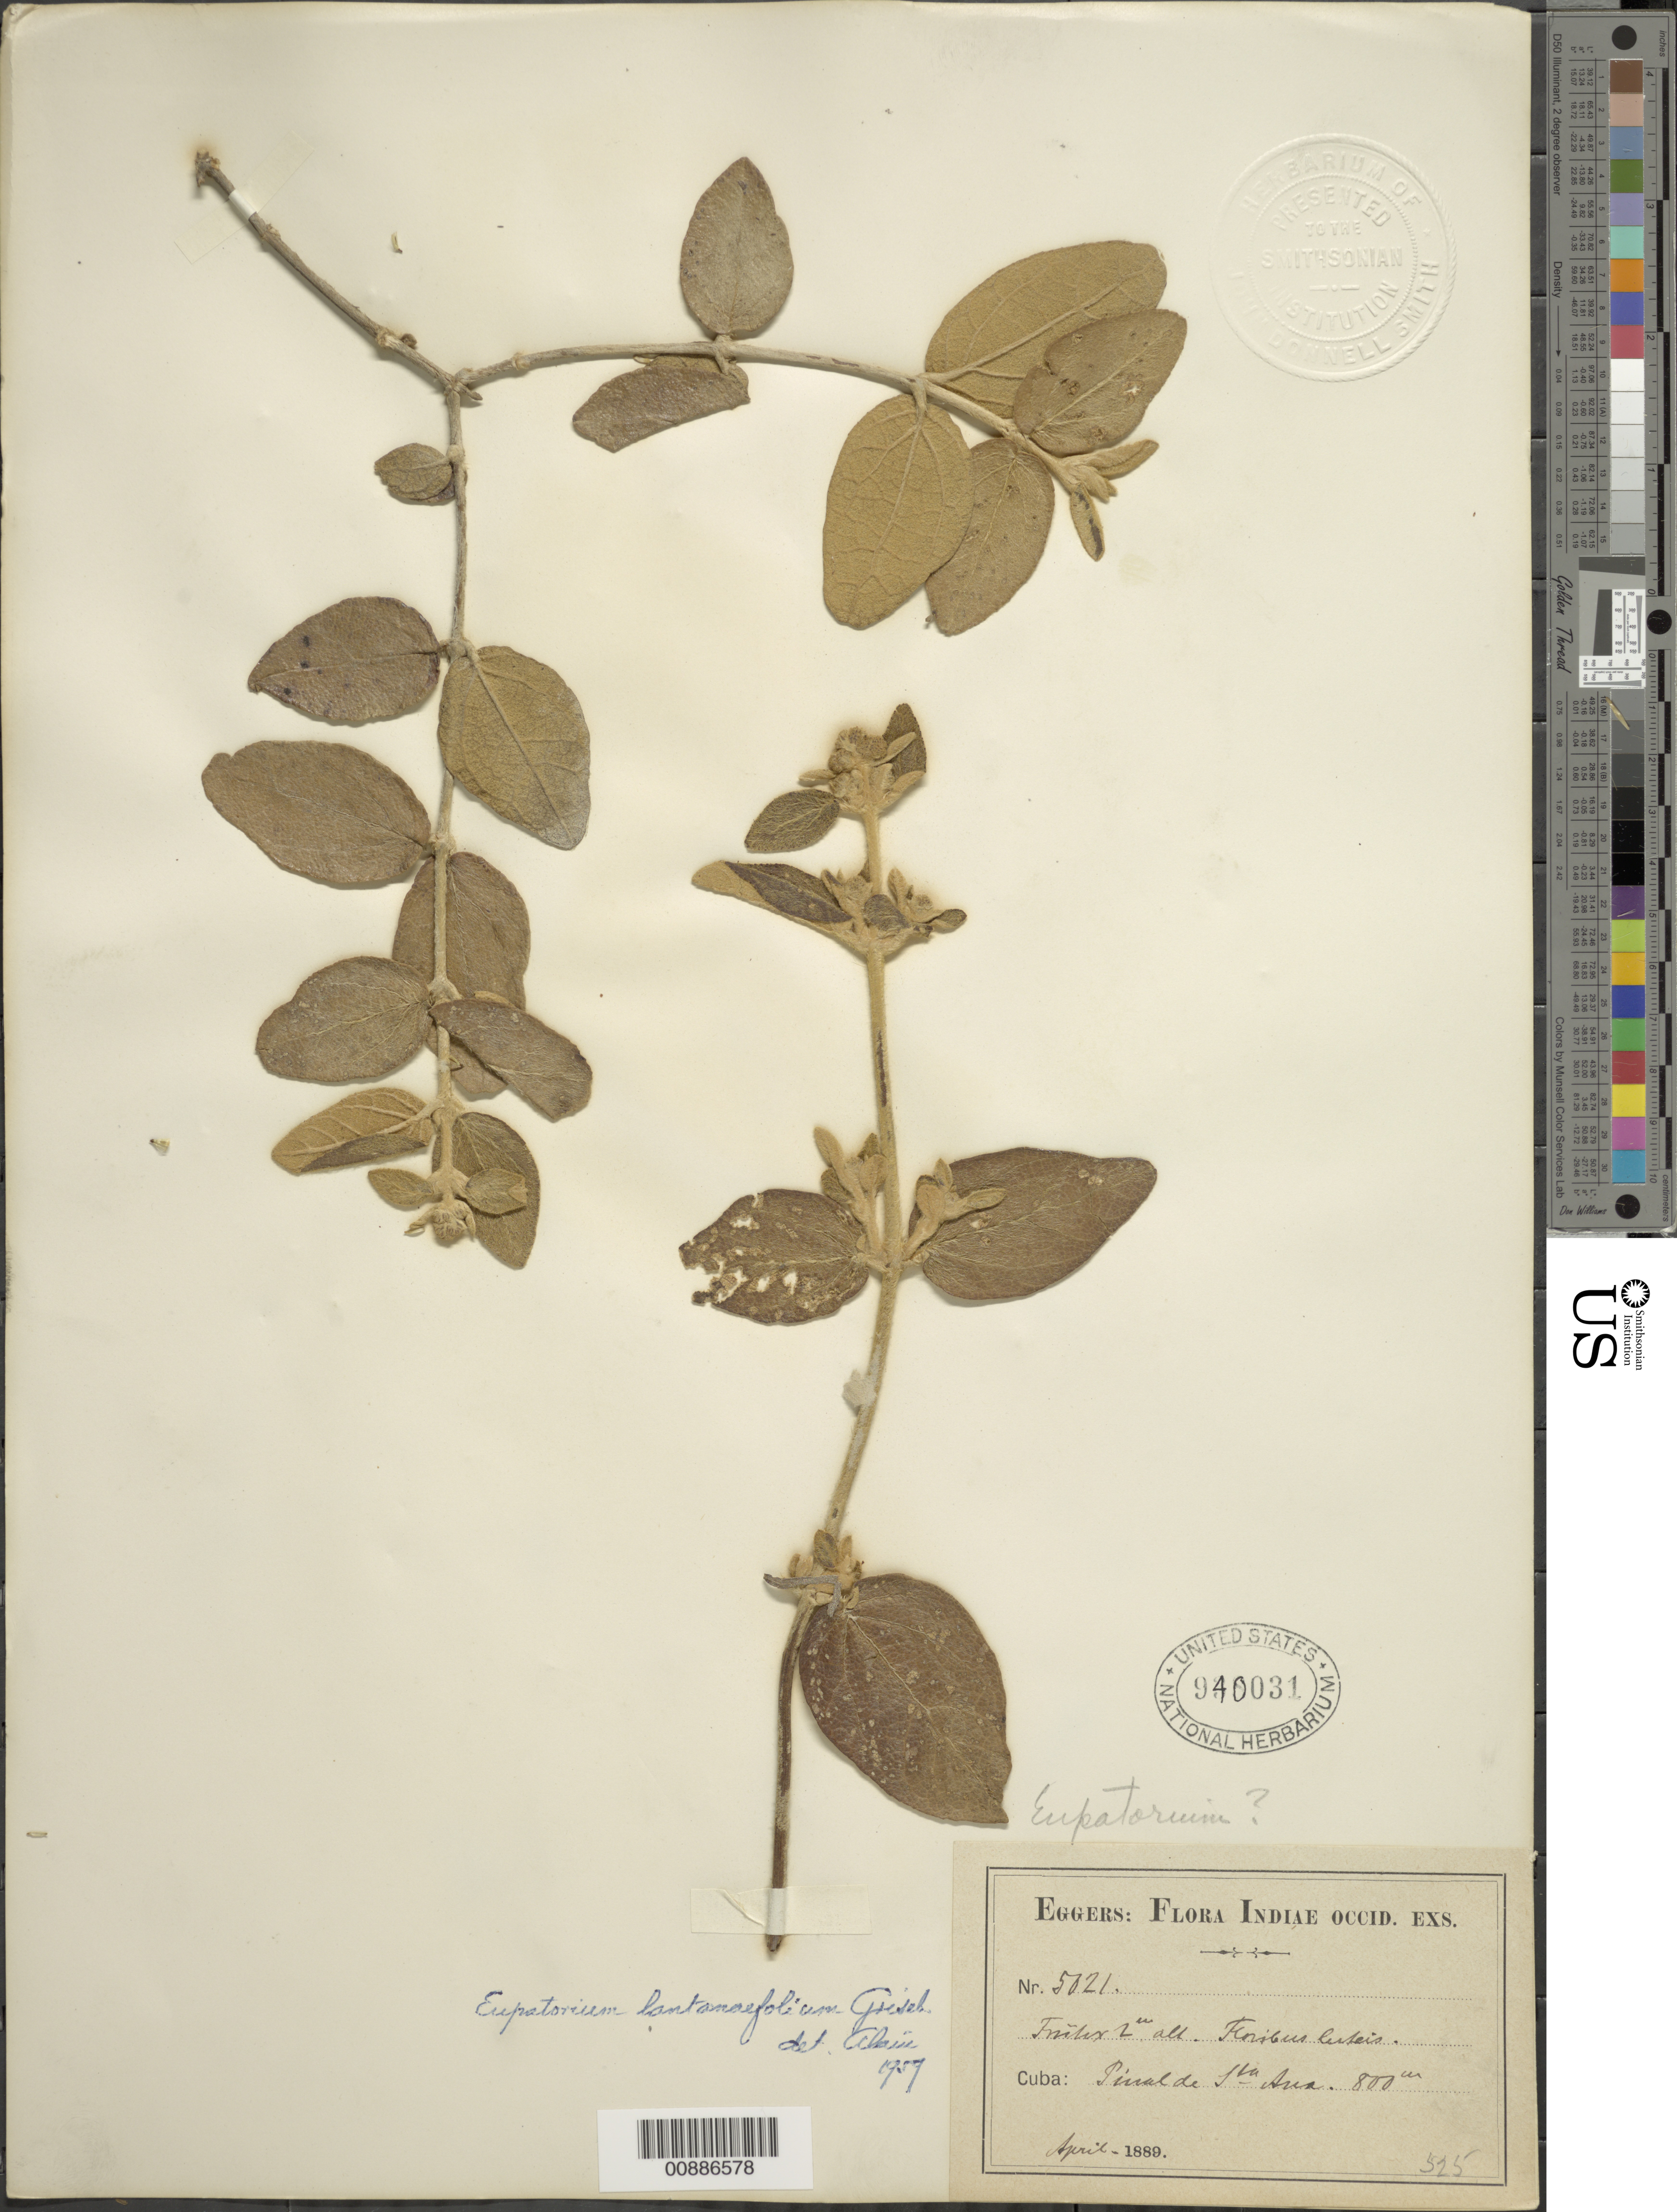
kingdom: Plantae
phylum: Tracheophyta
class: Magnoliopsida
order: Asterales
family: Asteraceae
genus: Grisebachianthus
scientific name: Grisebachianthus lantanifolius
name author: (Griseb.) R.M. King & H. Rob.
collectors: H. F. A. von Eggers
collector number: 5021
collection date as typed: Apr 1889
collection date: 1889-04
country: Cuba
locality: Sta. Ana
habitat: Pinal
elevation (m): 800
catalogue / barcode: US 940031